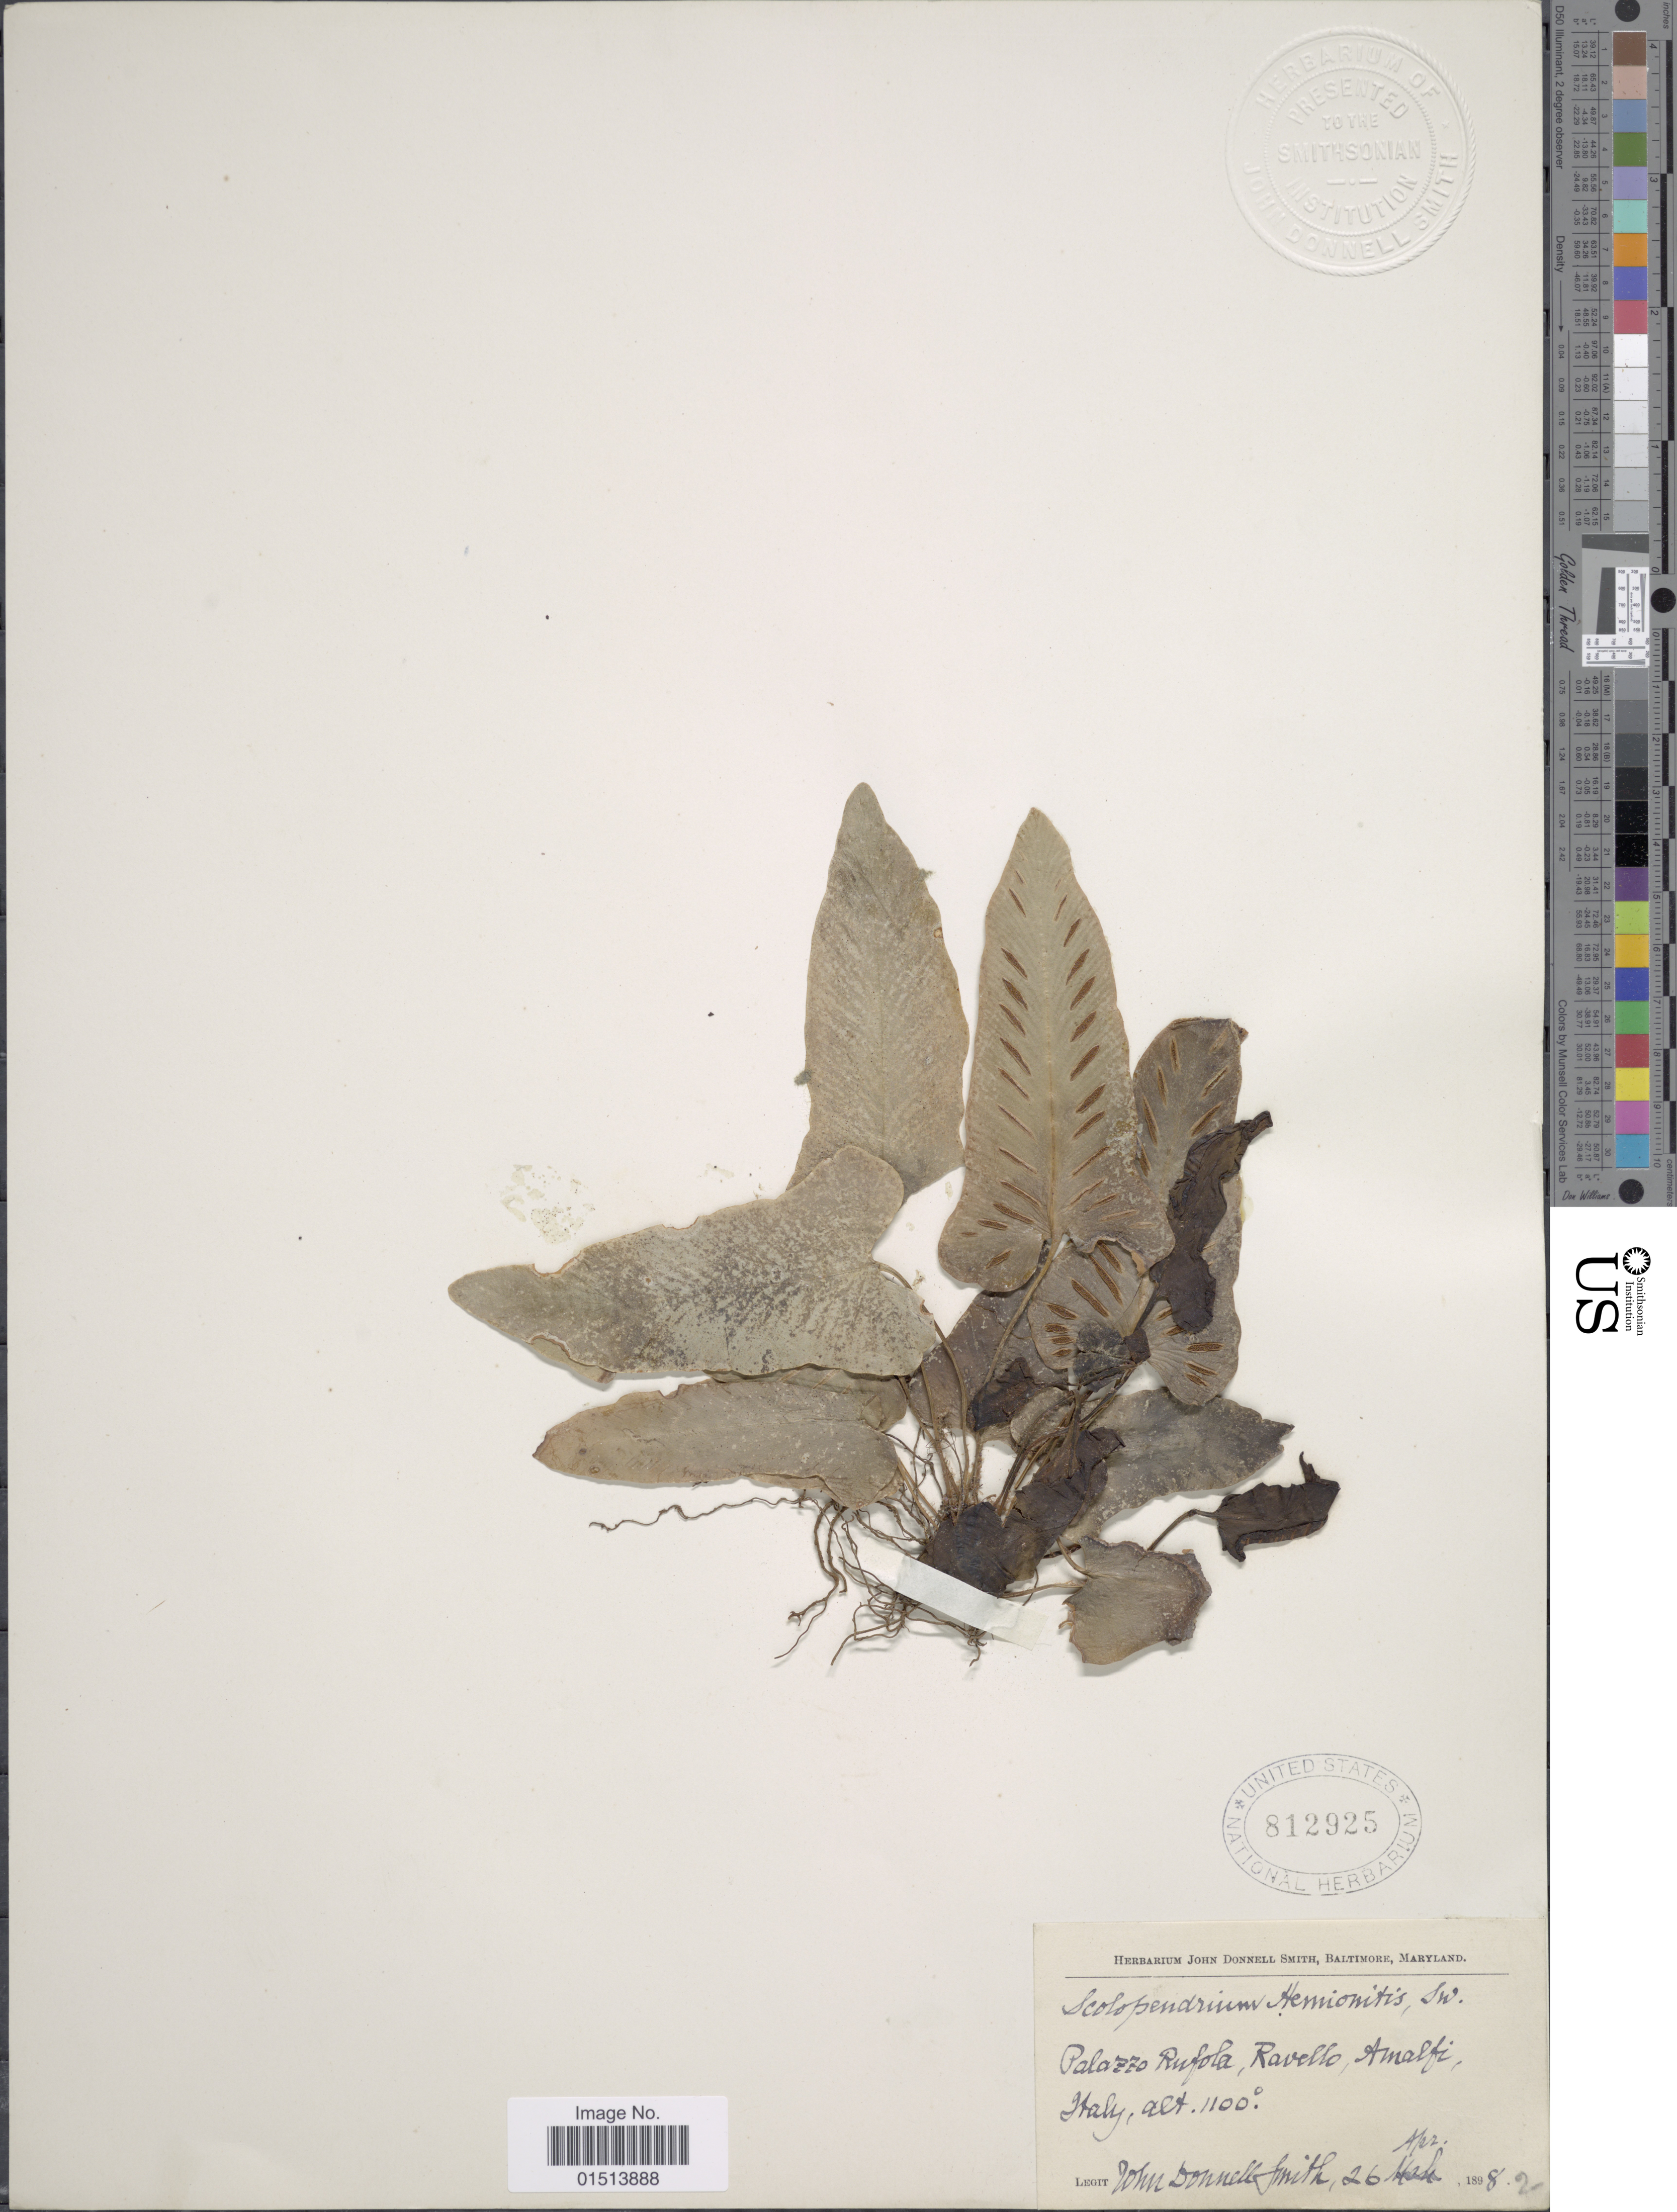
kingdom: Plantae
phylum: Tracheophyta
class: Polypodiopsida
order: Polypodiales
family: Aspleniaceae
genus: Asplenium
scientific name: Asplenium hemionitis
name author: L.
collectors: J. Donnell Smith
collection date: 1898-04-26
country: Italy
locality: Palazzo Rufola, Ravello, Amalfi, Italy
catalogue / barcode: US 812925